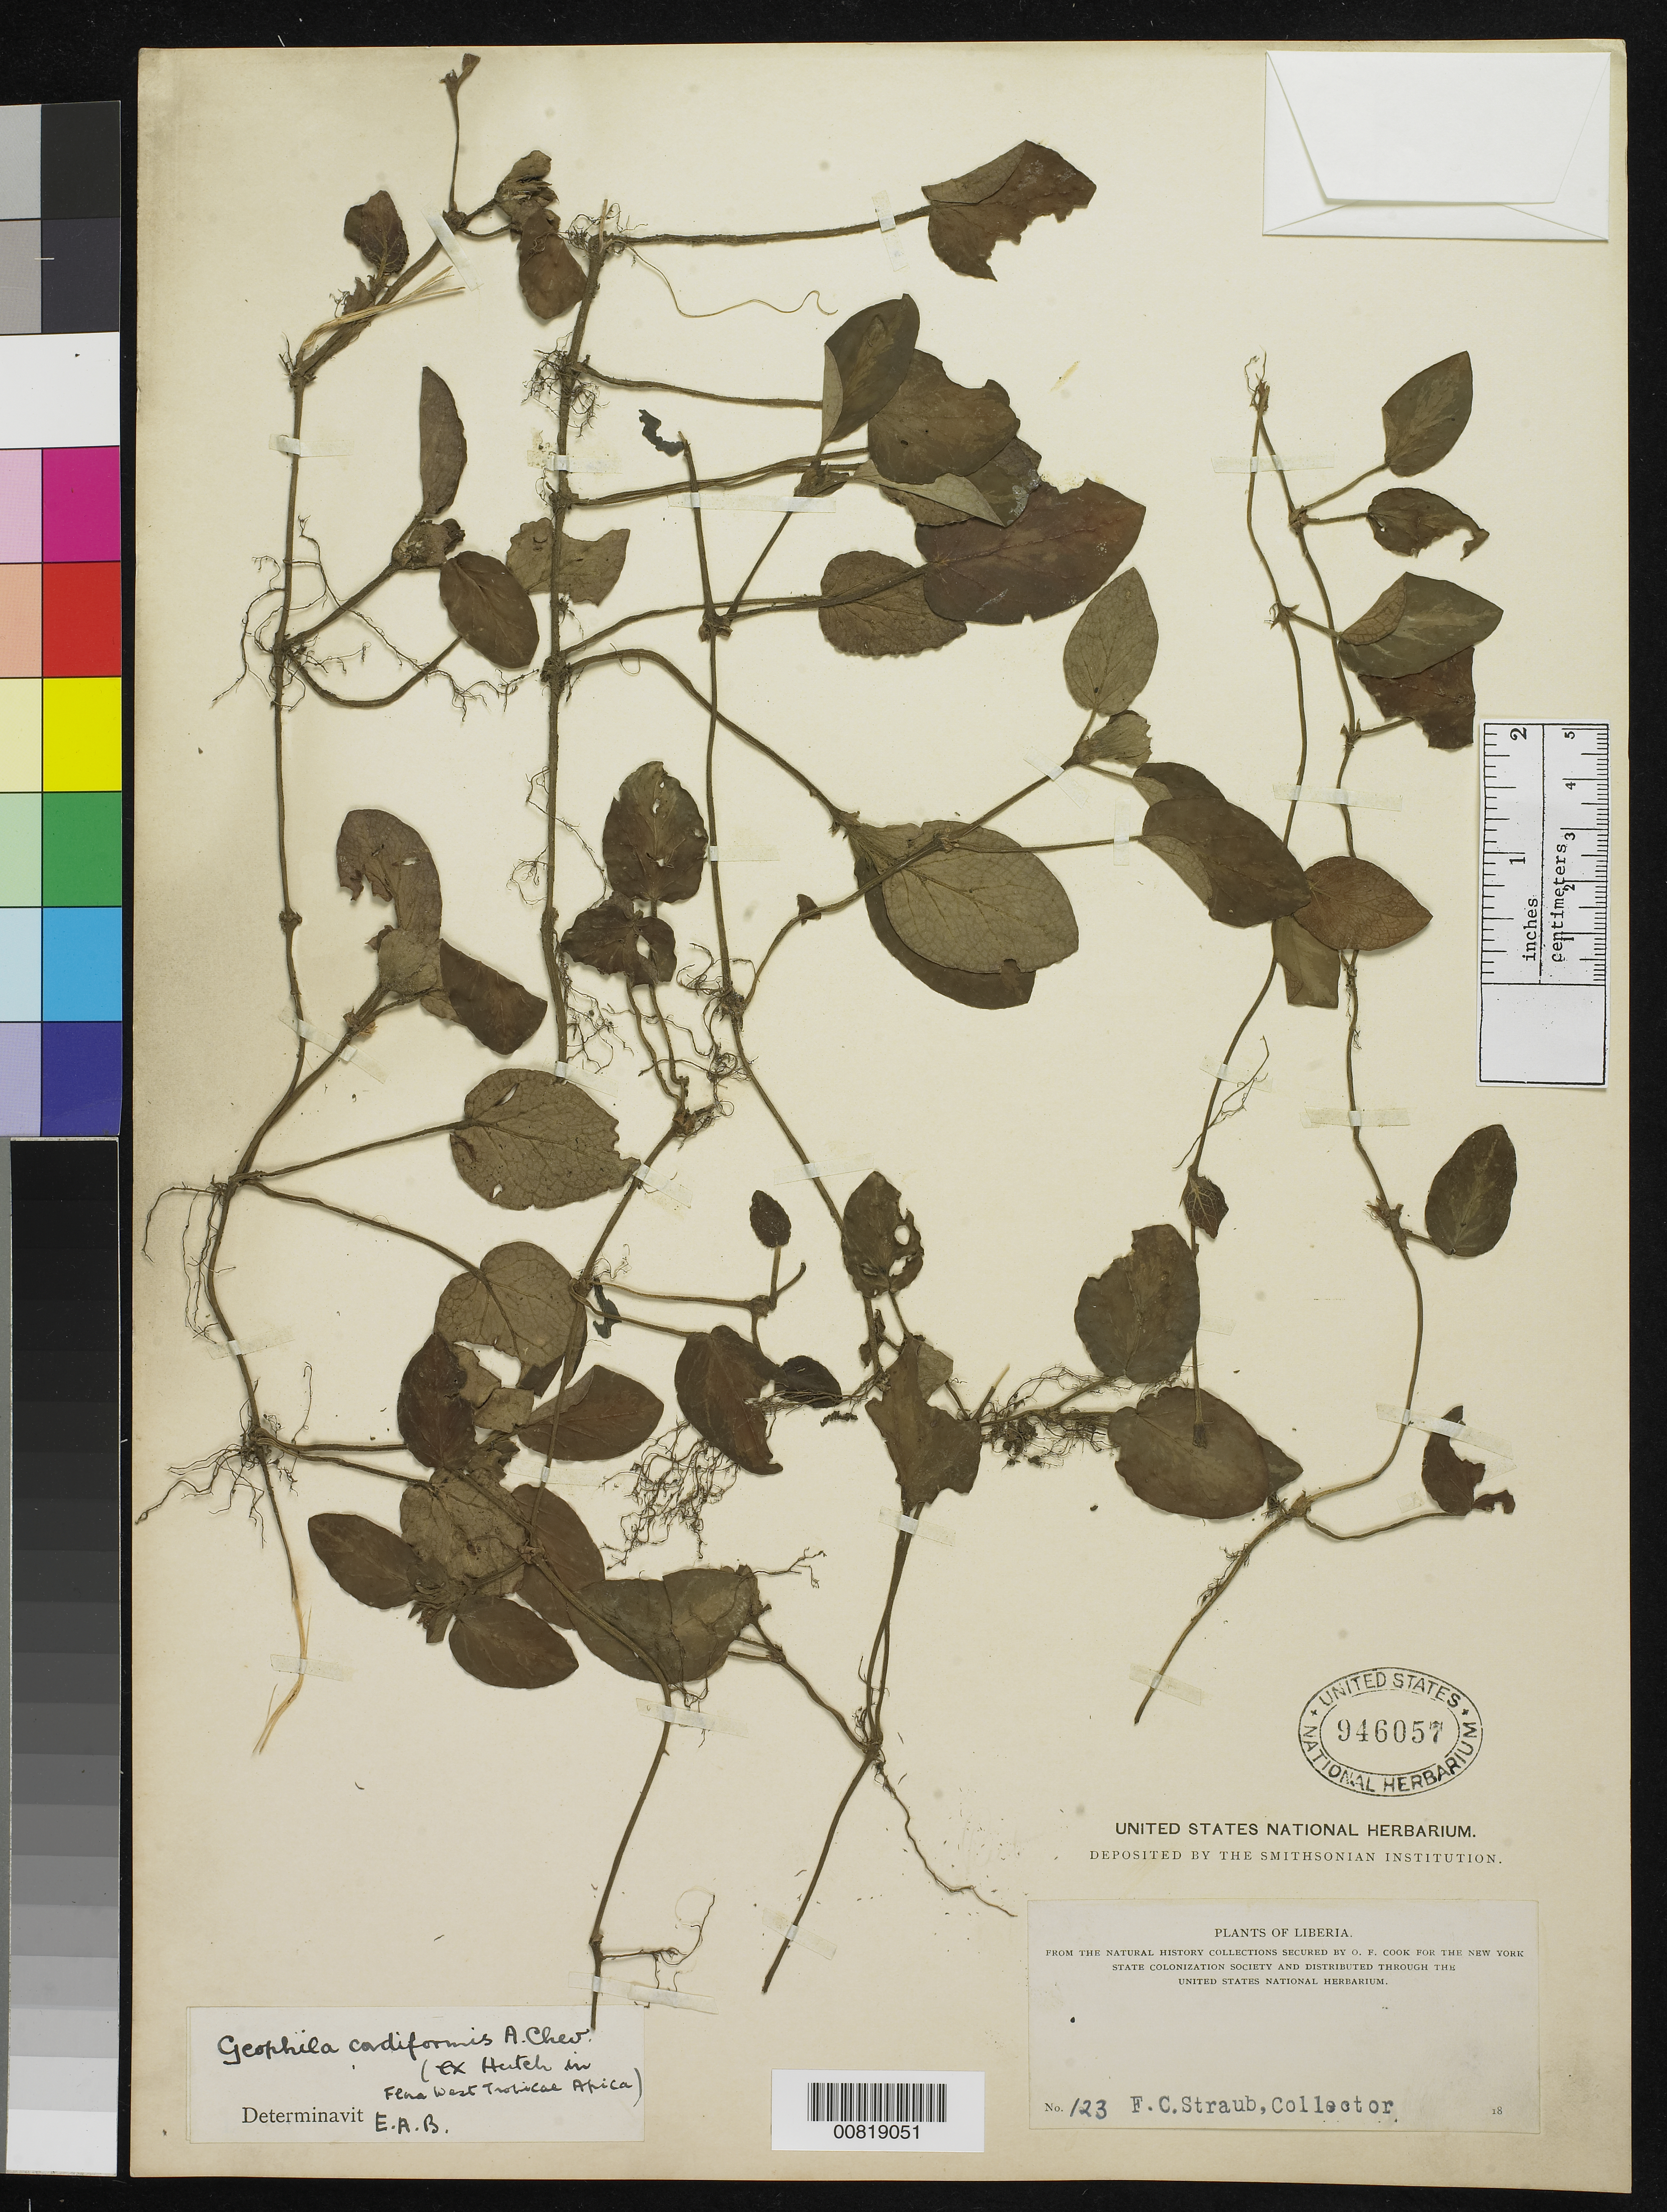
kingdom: Plantae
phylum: Tracheophyta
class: Magnoliopsida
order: Gentianales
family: Rubiaceae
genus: Geophila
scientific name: Geophila cordiformis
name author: A. Chev. ex Hutch. & Dalziel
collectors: F. Straub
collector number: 123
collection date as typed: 18--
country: Liberia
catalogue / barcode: US 946057